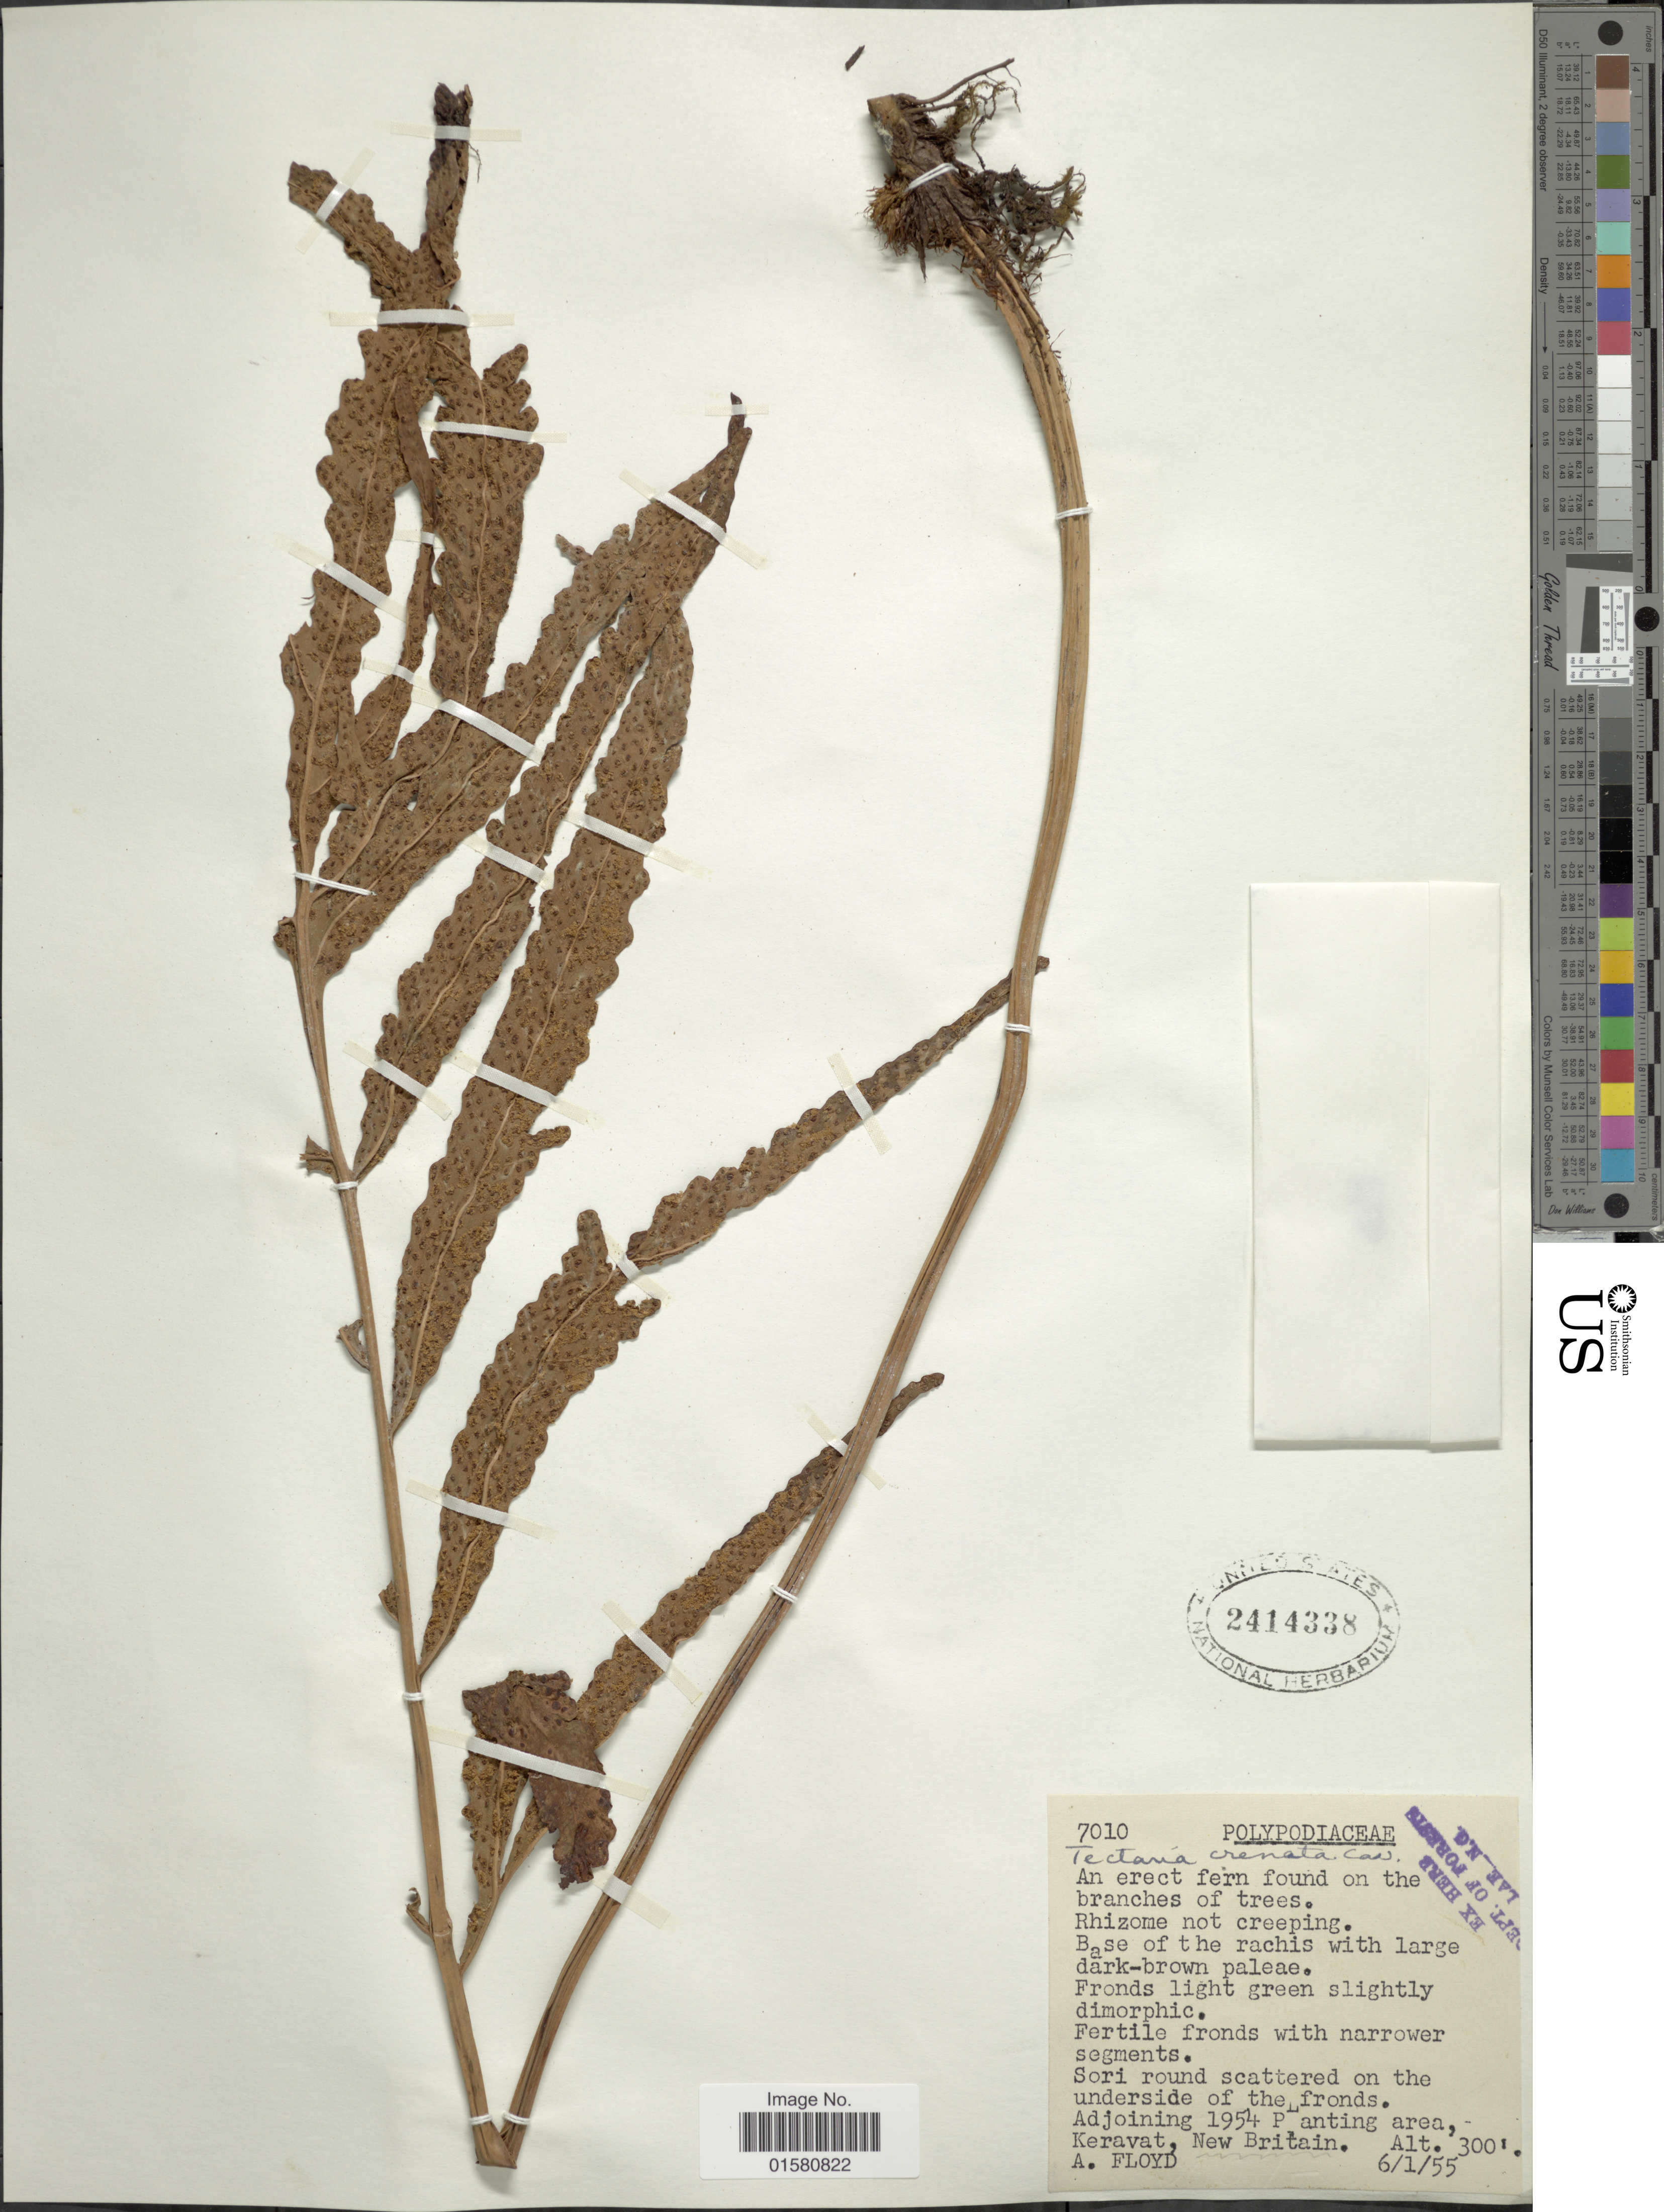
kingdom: Plantae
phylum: Tracheophyta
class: Polypodiopsida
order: Polypodiales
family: Tectariaceae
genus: Tectaria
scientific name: Tectaria crenata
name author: Cav.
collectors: A. Floyd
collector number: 7010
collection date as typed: Transcribed d/m/y: 6/1/55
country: Papua New Guinea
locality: Sori round scattered on the underside of the fronds. Adjoining 1954 Planting area, Keravat, New Britain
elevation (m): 91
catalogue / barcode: US 2414338